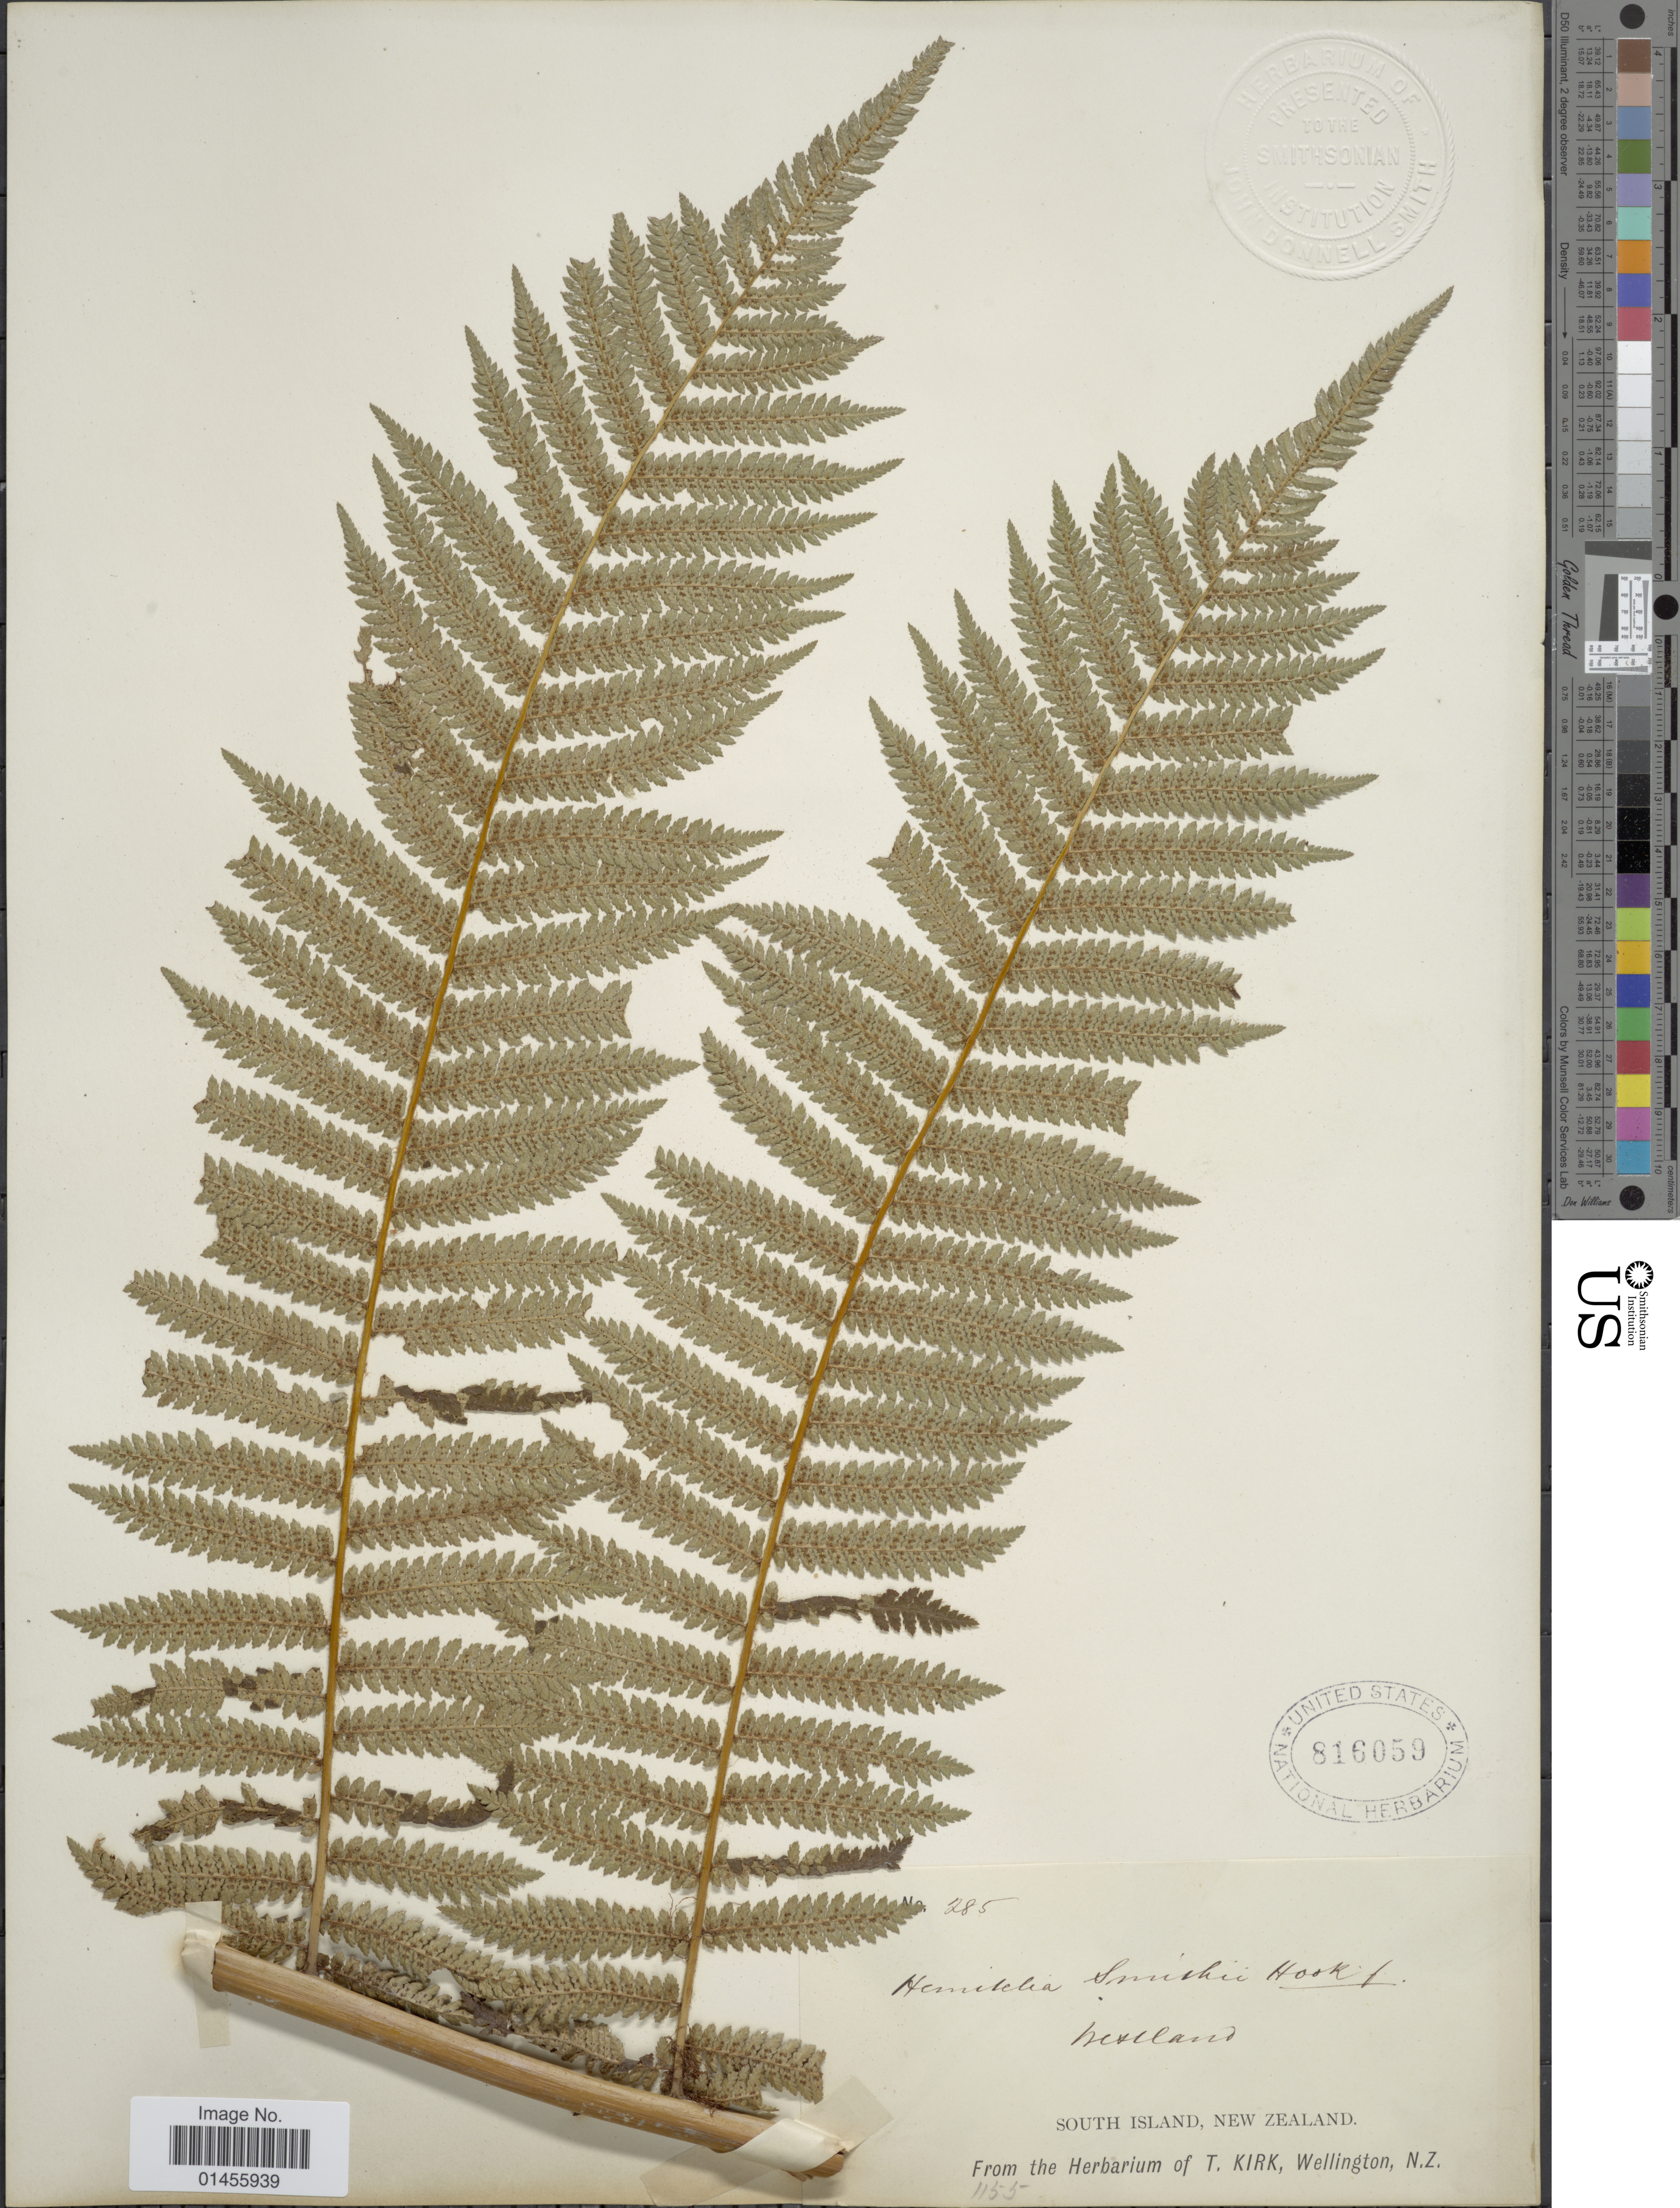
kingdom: Plantae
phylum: Tracheophyta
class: Polypodiopsida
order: Cyatheales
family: Cyatheaceae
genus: Alsophila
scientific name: Alsophila smithii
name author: (Hook.) R.M. Tryon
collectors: ex herb. T. Kirk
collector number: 285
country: New Zealand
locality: South Island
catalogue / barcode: US 816059